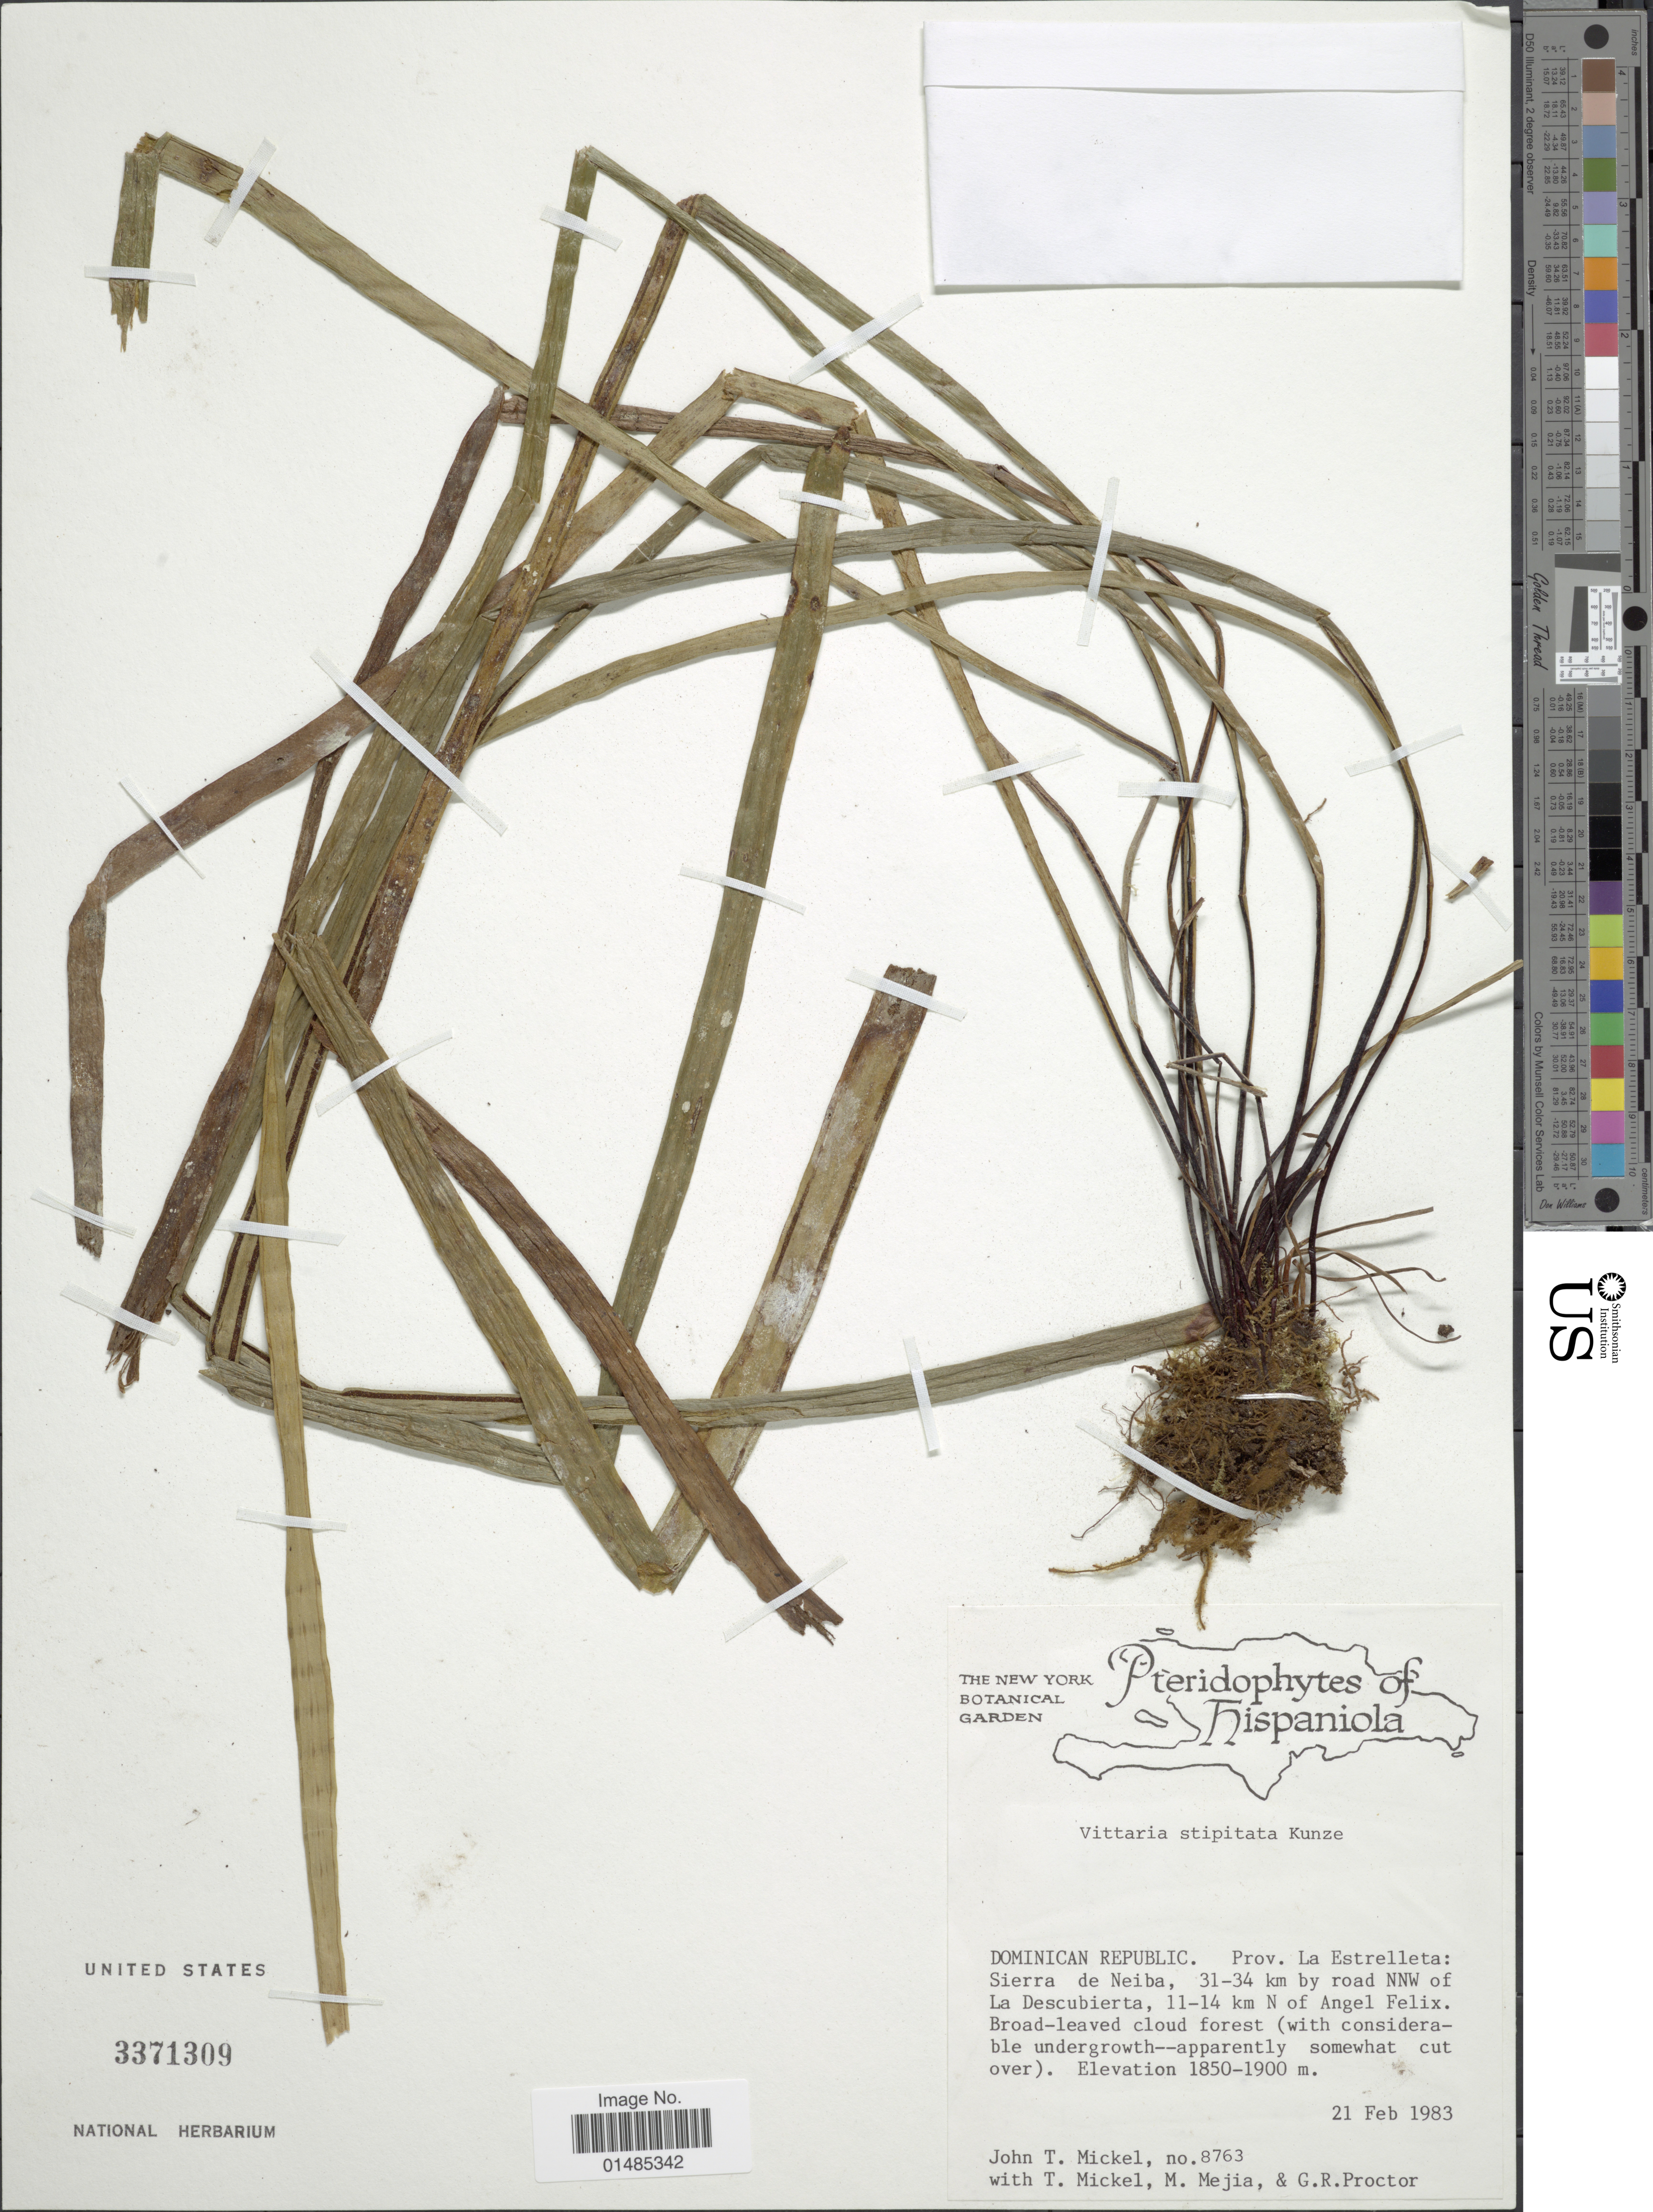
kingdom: Plantae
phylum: Tracheophyta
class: Polypodiopsida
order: Polypodiales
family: Pteridaceae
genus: Radiovittaria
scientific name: Radiovittaria stipitata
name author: (Kunze) E.H. Crane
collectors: J. T. Mickel, T. Mickel, M. Mejia & G. Proctor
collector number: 8763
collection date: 1983-02-21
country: Dominican Republic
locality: Prov. La Estrelleta: Sierra de Neiba, 31-34 km by road NNW of La Descubierta, 11-14 km N of Angel Felix.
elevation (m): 1850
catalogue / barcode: US 3371309